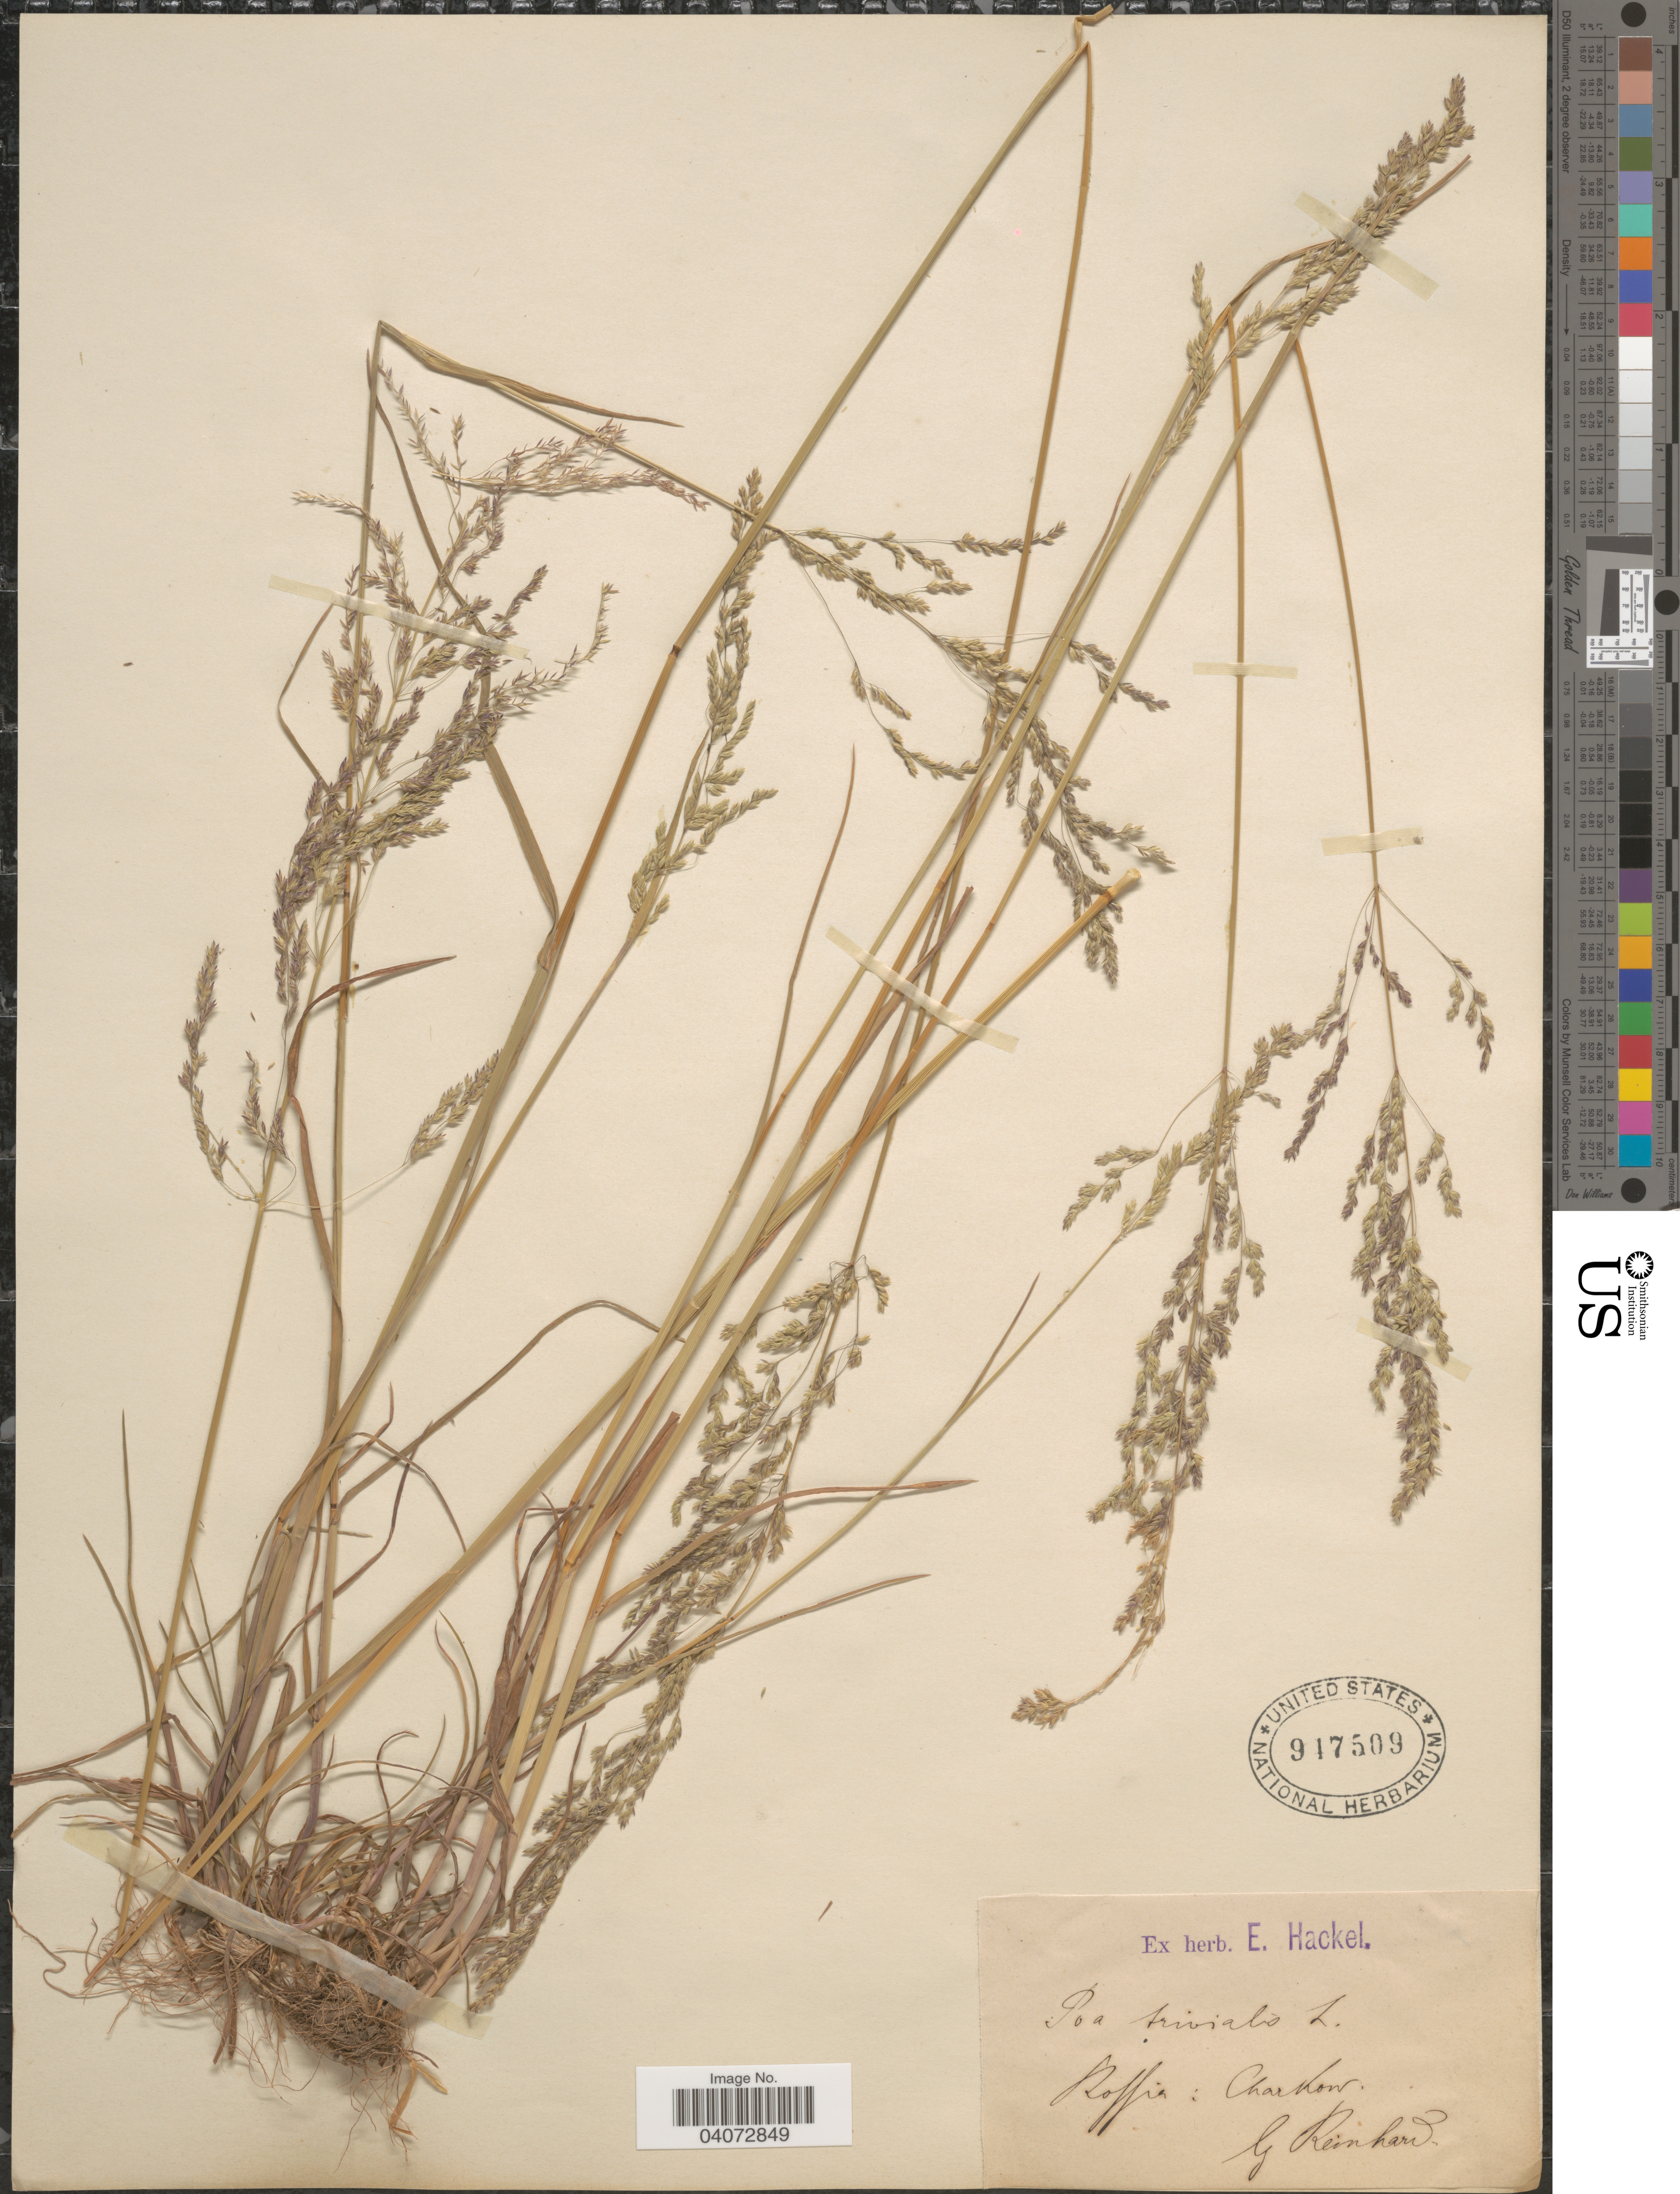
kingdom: Plantae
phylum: Tracheophyta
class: Liliopsida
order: Poales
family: Poaceae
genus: Poa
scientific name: Poa trivialis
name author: L.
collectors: Reinhard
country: Turkmenistan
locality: Rossia: Charkow.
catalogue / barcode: US 947509